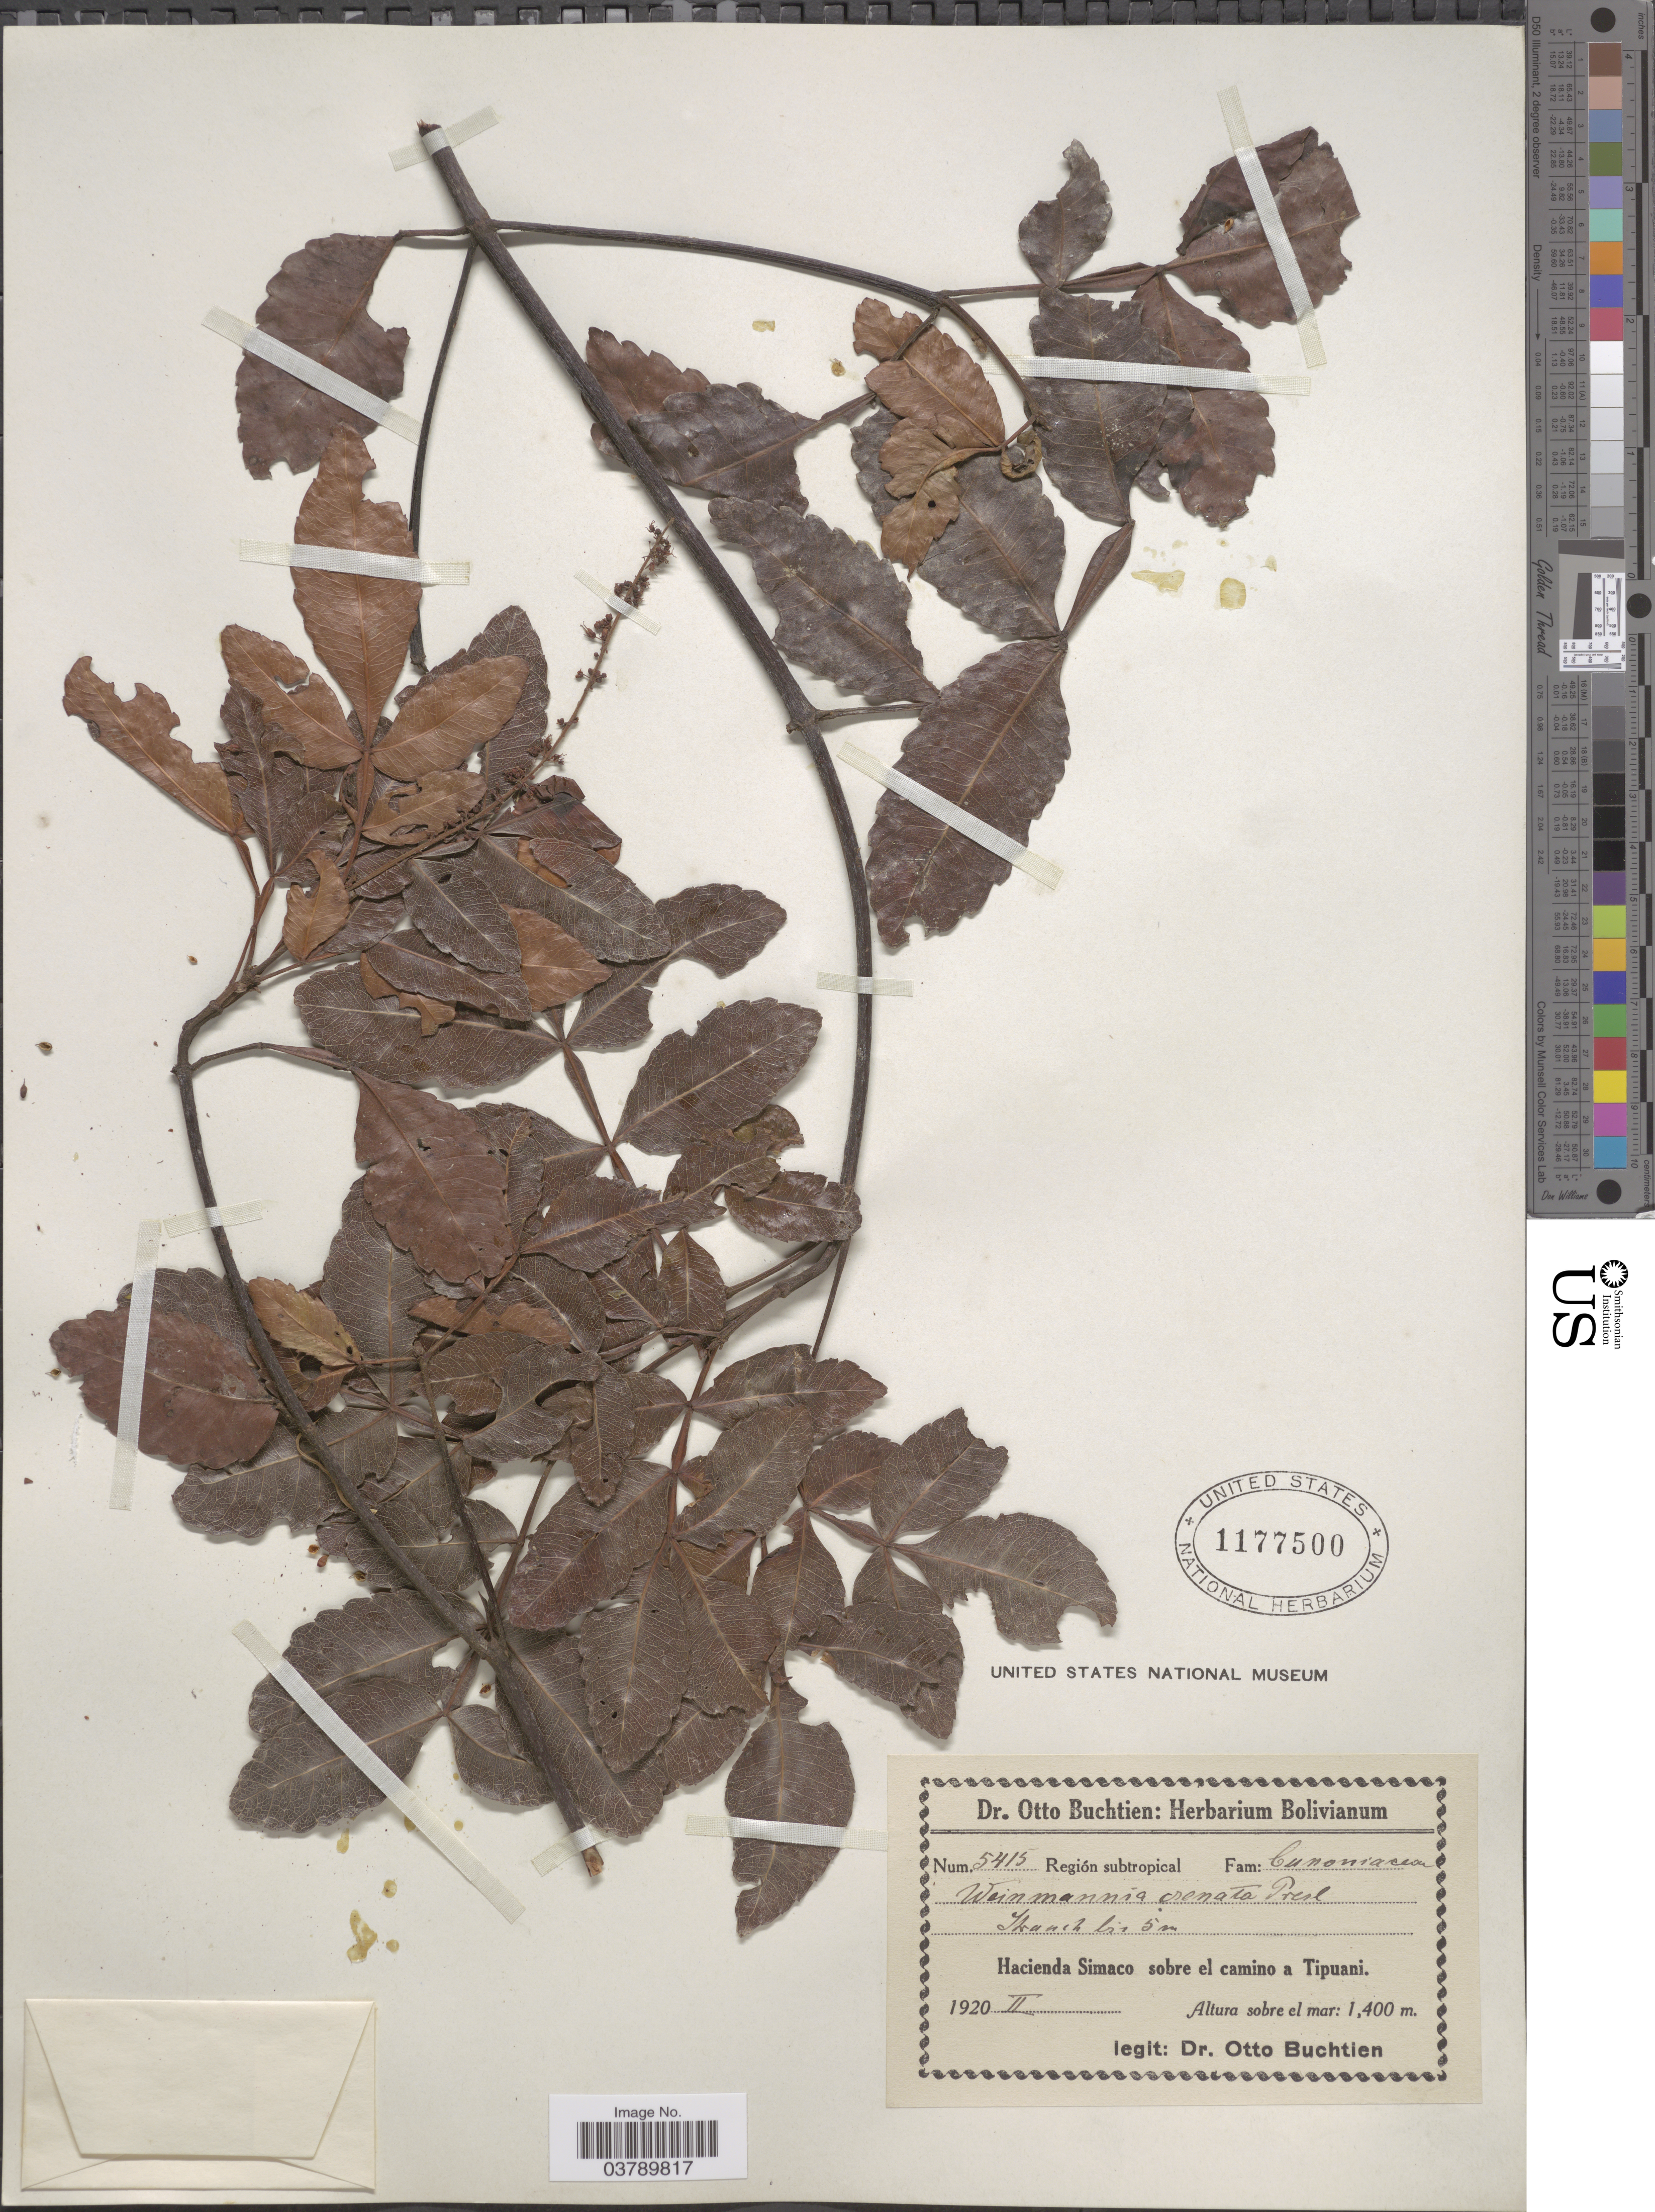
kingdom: Plantae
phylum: Tracheophyta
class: Magnoliopsida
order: Oxalidales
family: Cunoniaceae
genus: Weinmannia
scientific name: Weinmannia sorbifolia var. crenata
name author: Kunth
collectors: O. Buchtien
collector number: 5415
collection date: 1920-02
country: Bolivia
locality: Región subtropical. Hacienda Simaco sobre el camino a Tipuani.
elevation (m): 1400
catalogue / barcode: US 1177500